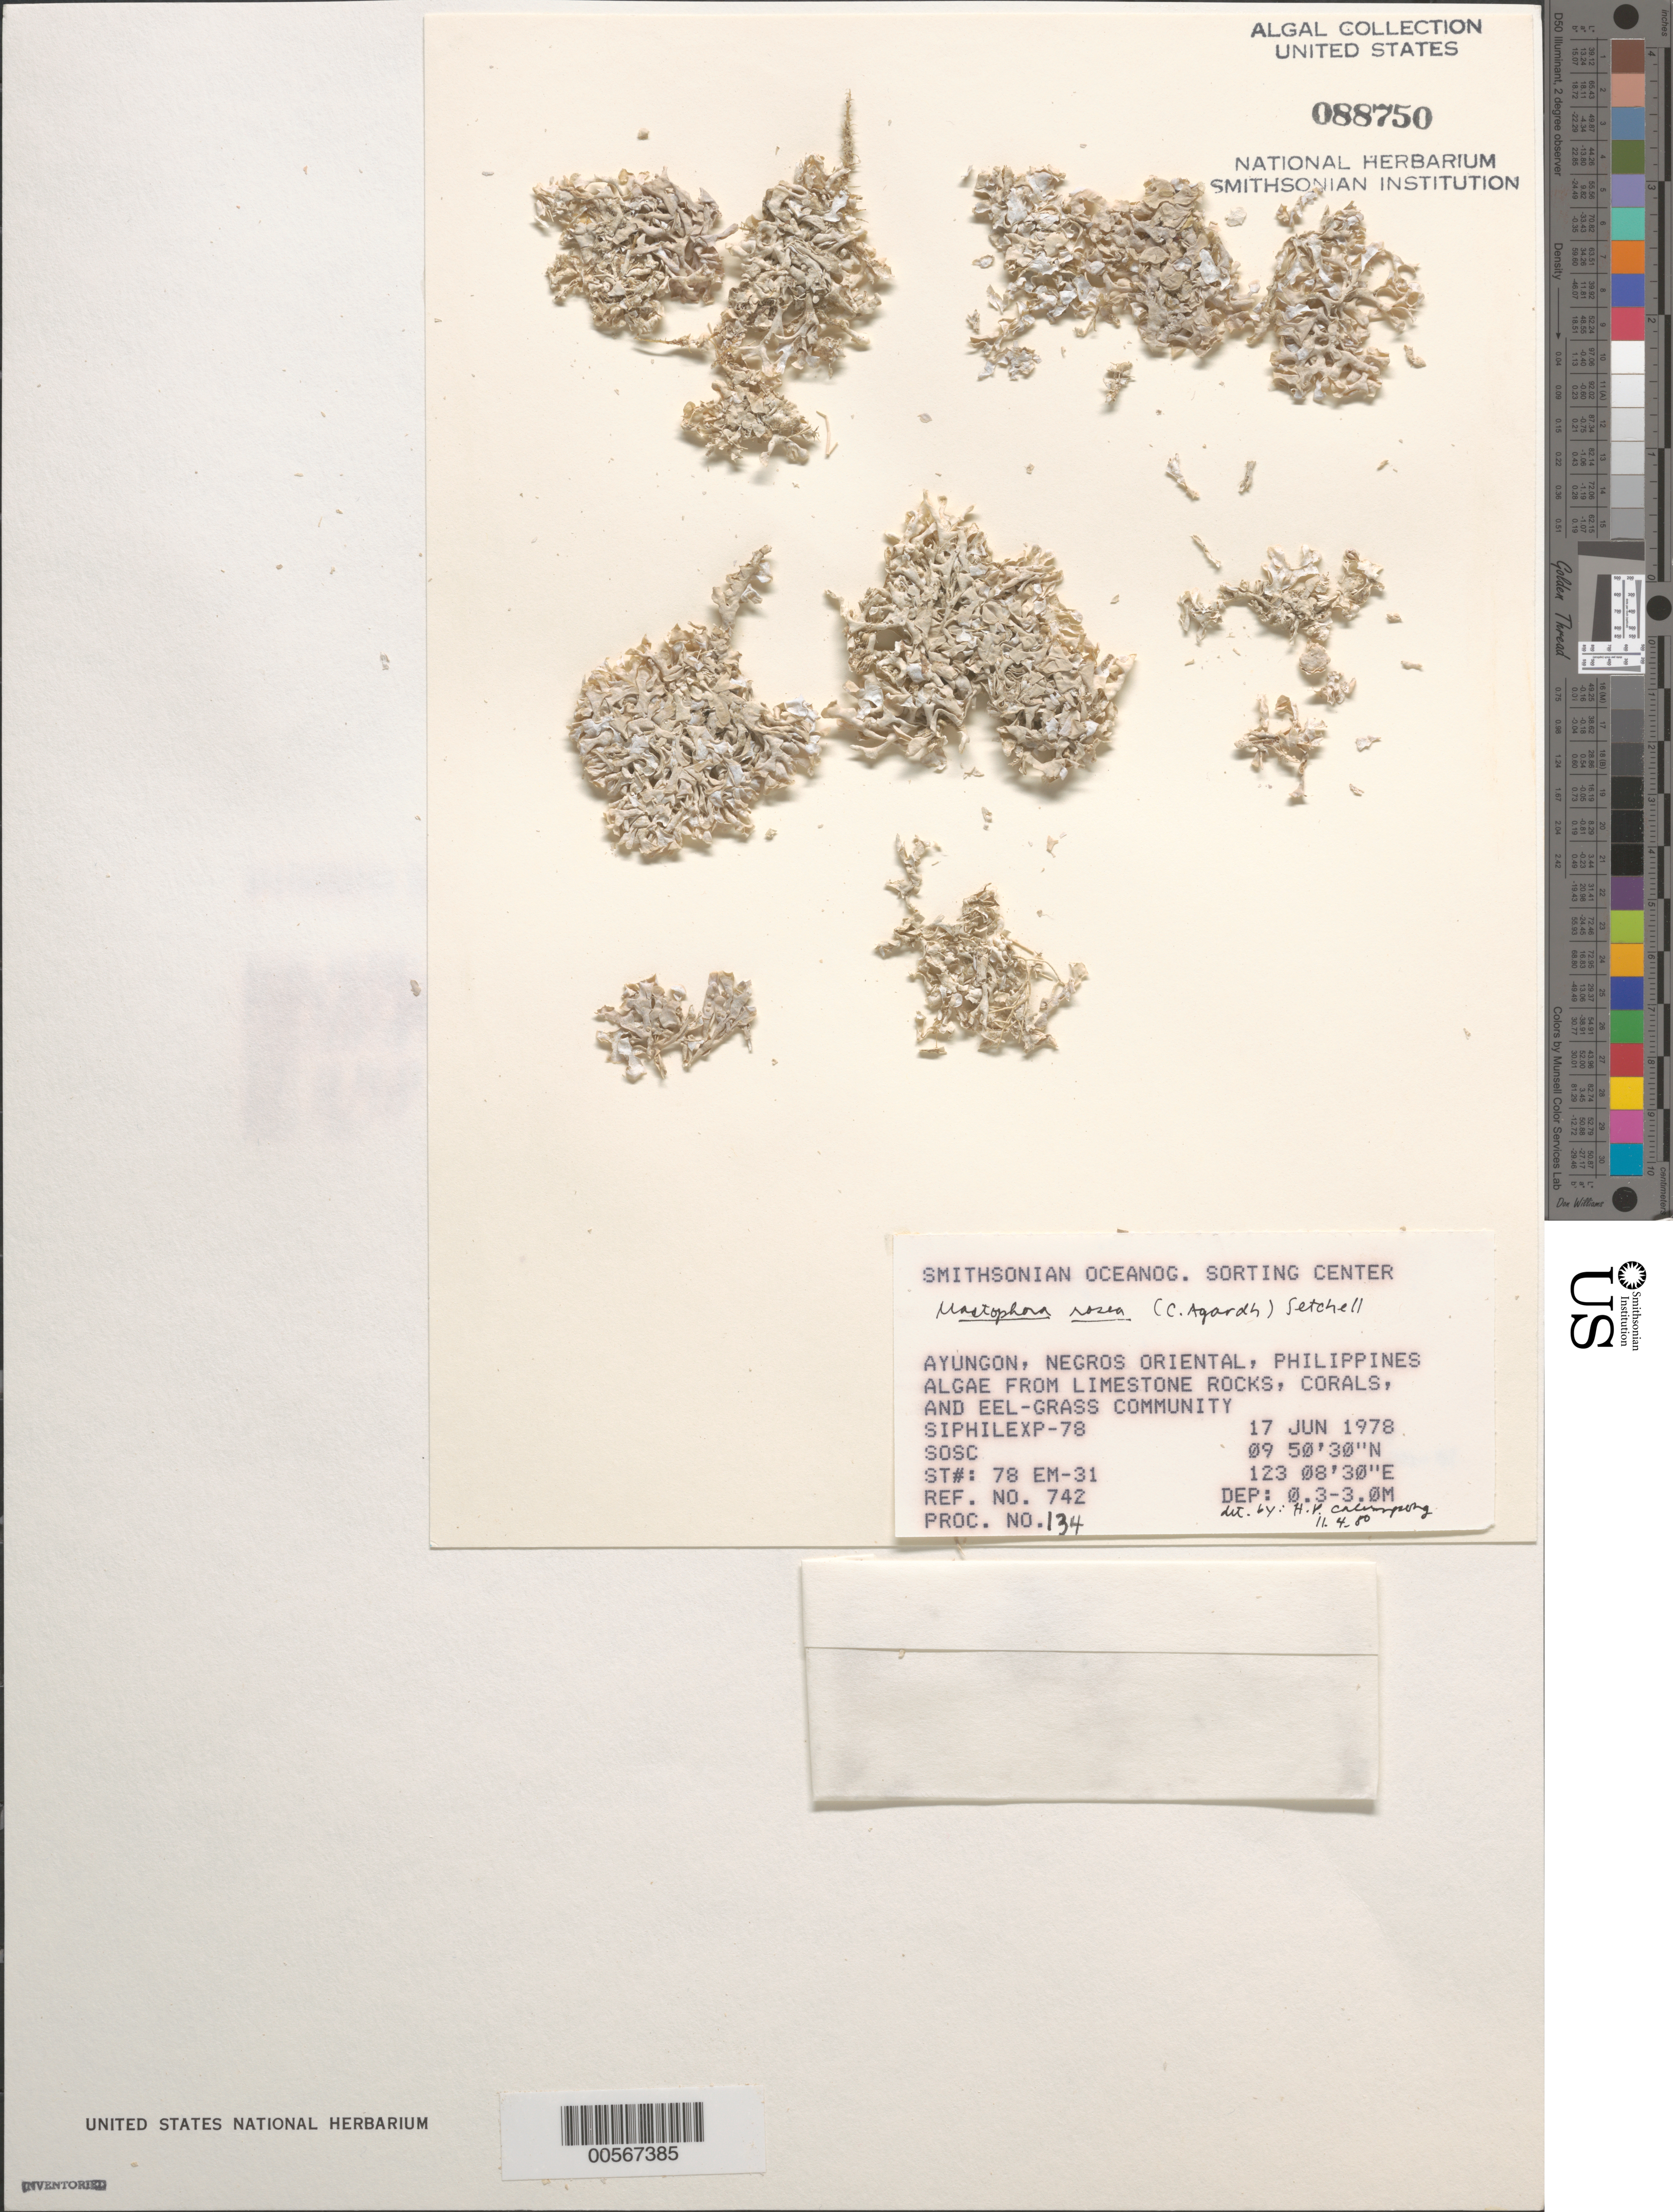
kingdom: Plantae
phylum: Rhodophyta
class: Florideophyceae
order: Corallinales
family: Mastophoraceae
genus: Mastophora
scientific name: Mastophora rosea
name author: (C. Agardh) Setch.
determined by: Calumpong, H. P.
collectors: SOSC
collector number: Station 78 Em-31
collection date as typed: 17 Jun 1978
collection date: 1978-06-17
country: Philippines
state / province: Central Visayas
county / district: Negros Oriental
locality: Ayungon, negros oriental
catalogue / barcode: US 88750